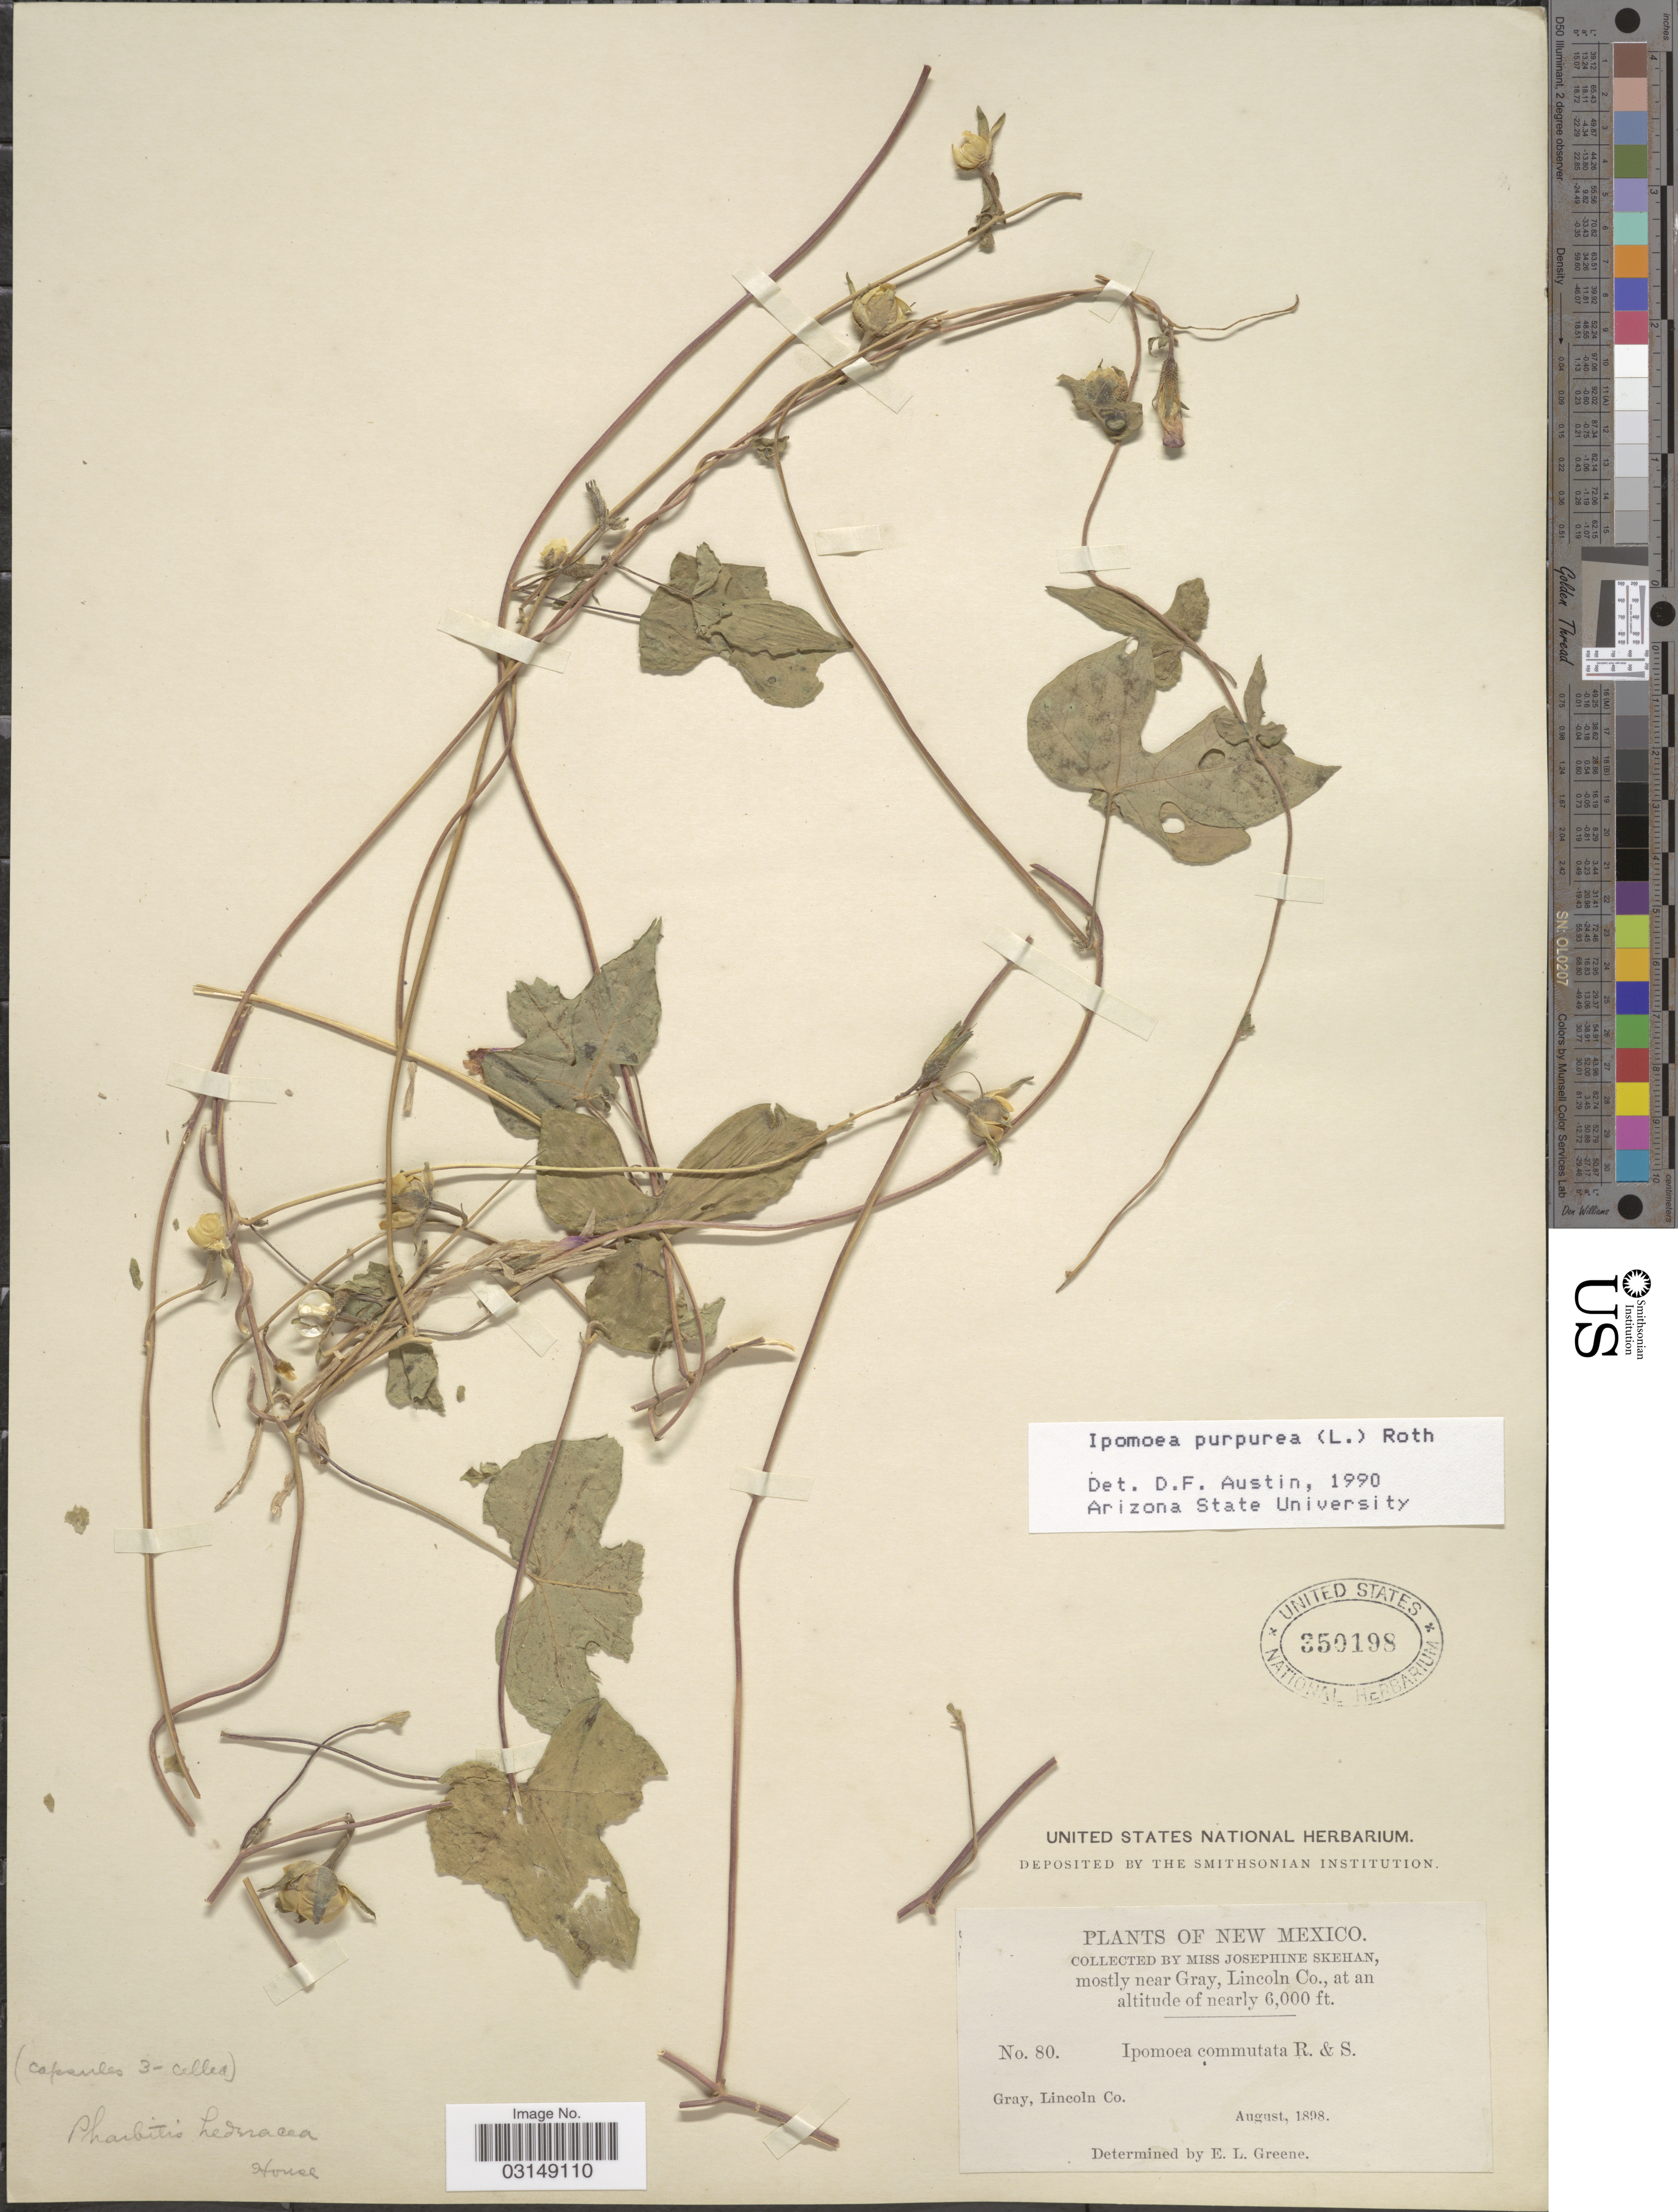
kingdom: Plantae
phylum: Tracheophyta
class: Magnoliopsida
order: Solanales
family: Convolvulaceae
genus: Ipomoea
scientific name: Ipomoea purpurea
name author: (L.) Roth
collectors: J. Skehan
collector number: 80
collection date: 1898-08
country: United States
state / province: New Mexico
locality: Near Gray, Lincoln Co.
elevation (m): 1829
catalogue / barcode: US 350198